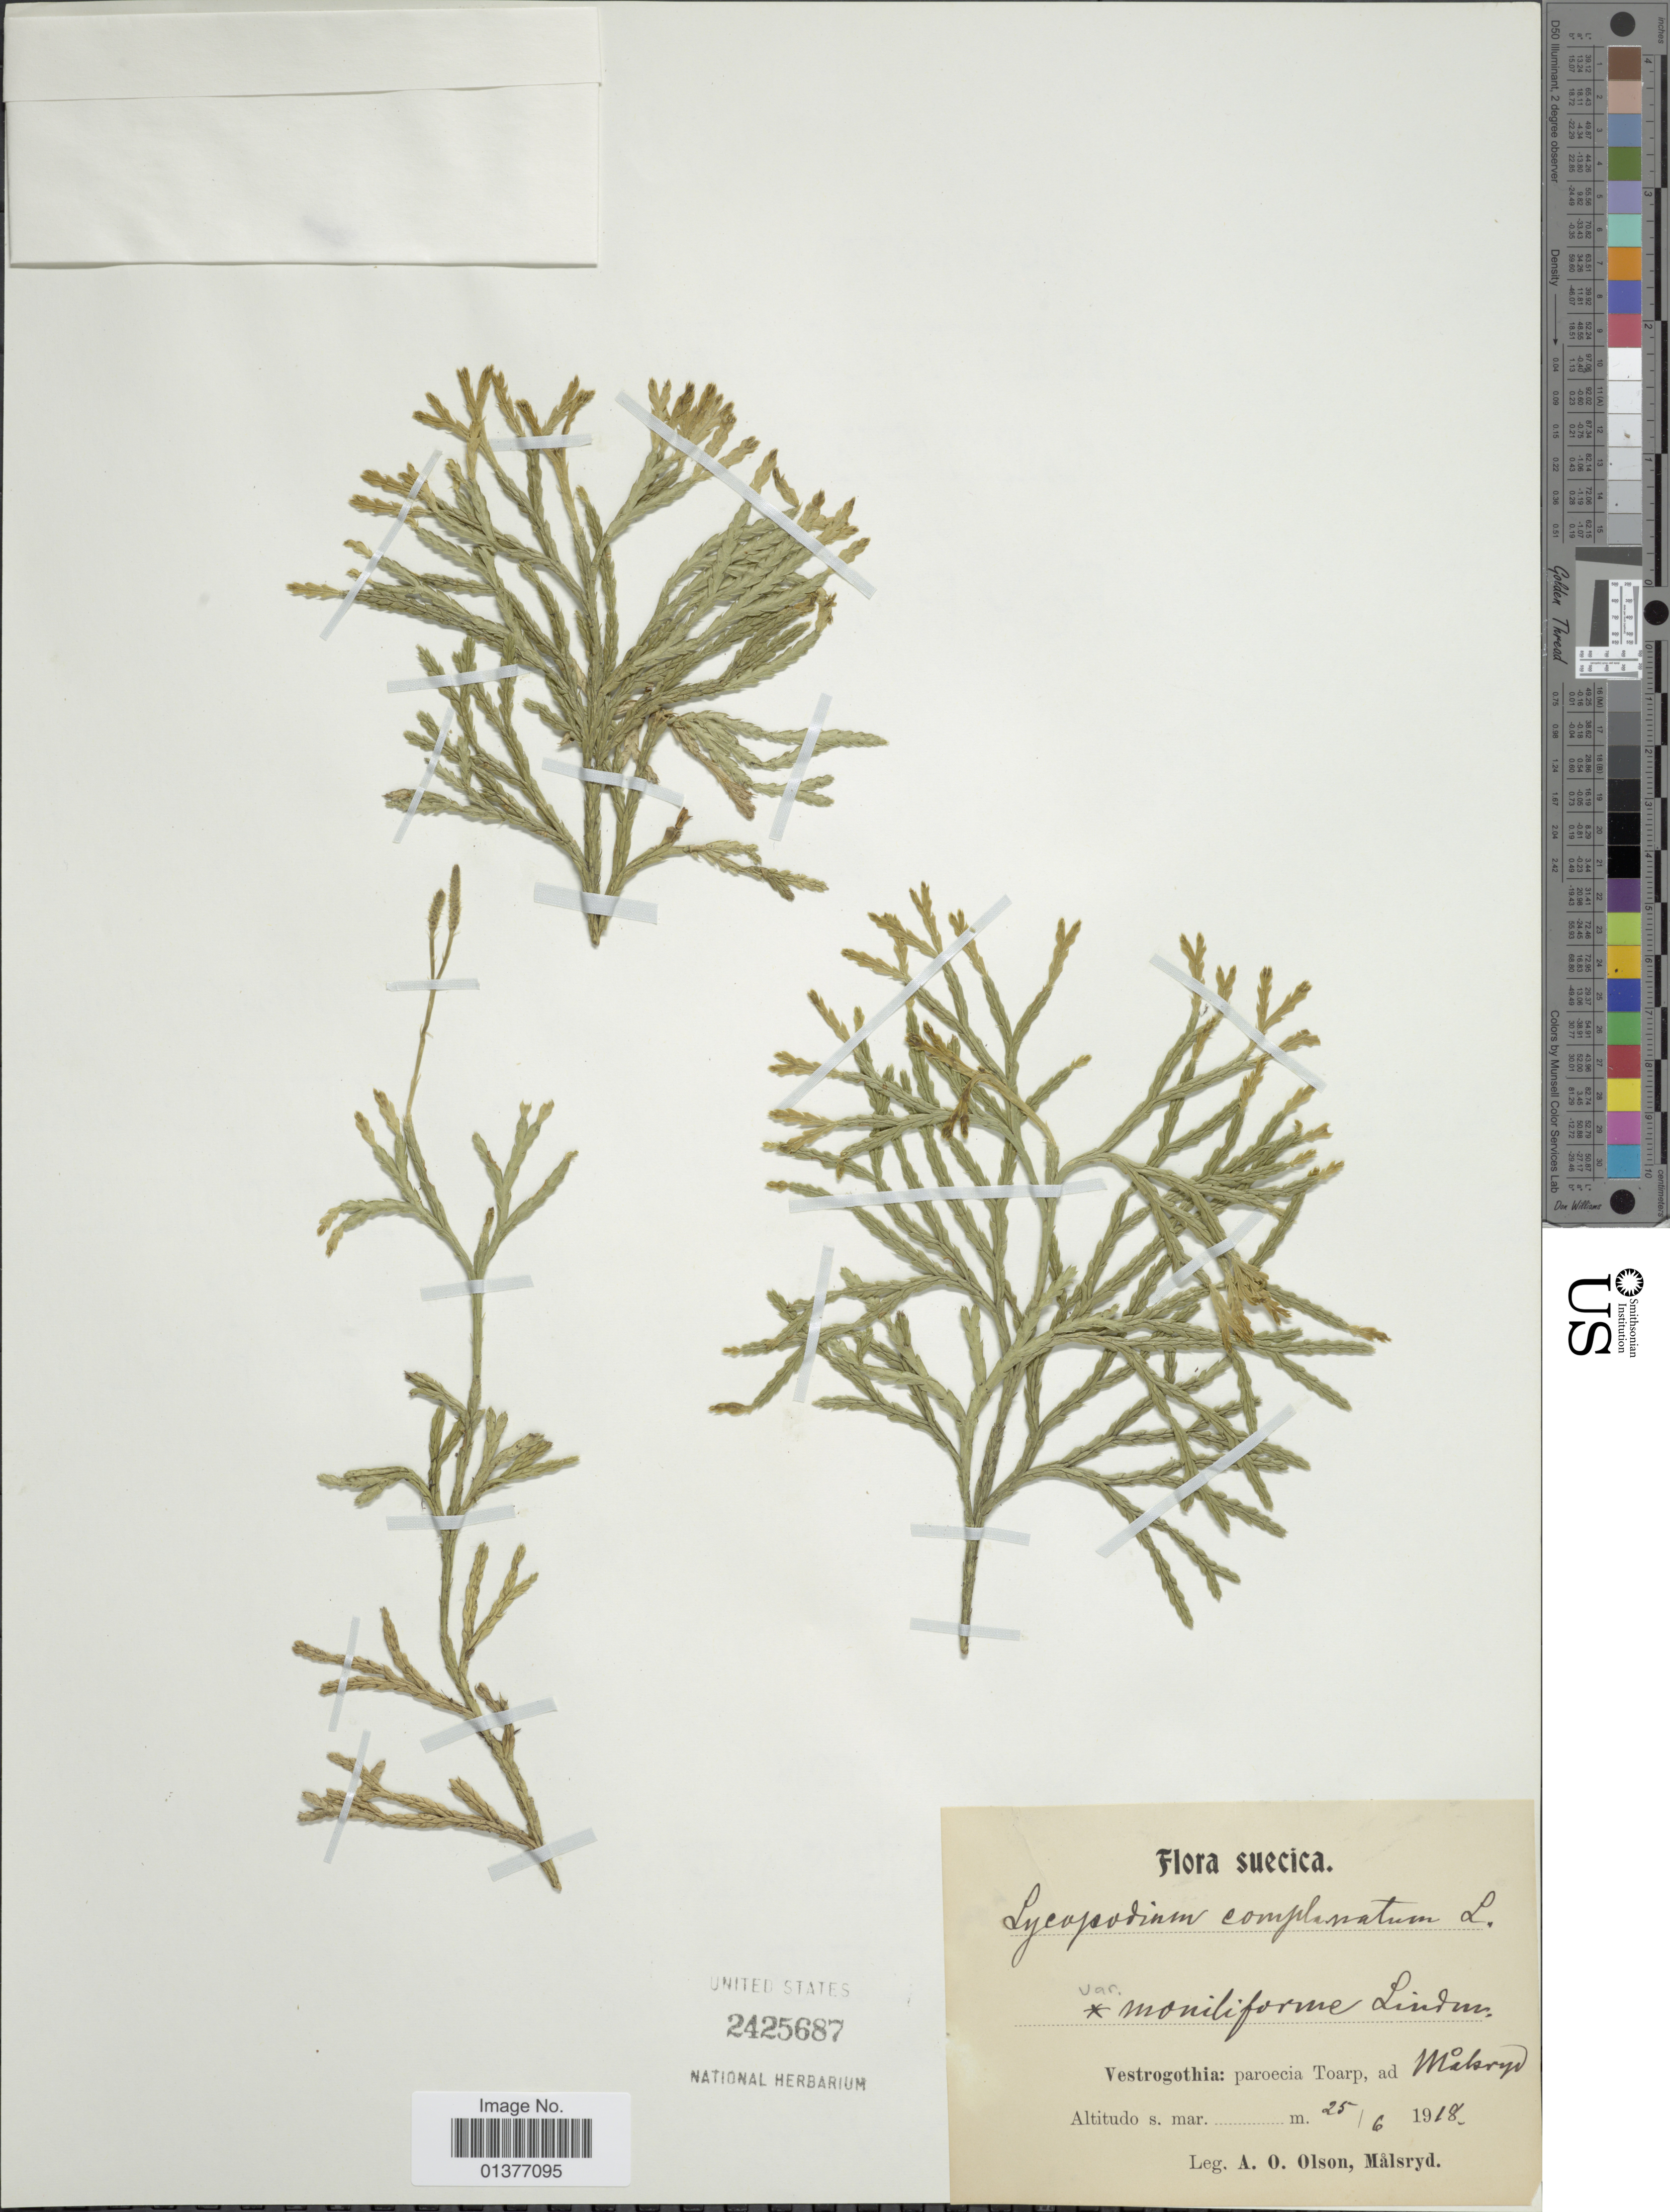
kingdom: Plantae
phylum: Tracheophyta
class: Lycopodiopsida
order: Lycopodiales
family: Lycopodiaceae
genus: Diphasiastrum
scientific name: Diphasiastrum complanatum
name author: (L.) Holub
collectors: A. Olson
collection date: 1918-06-25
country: Sweden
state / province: Västra Götaland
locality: Toarp ad Målsryd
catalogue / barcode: US 2425687